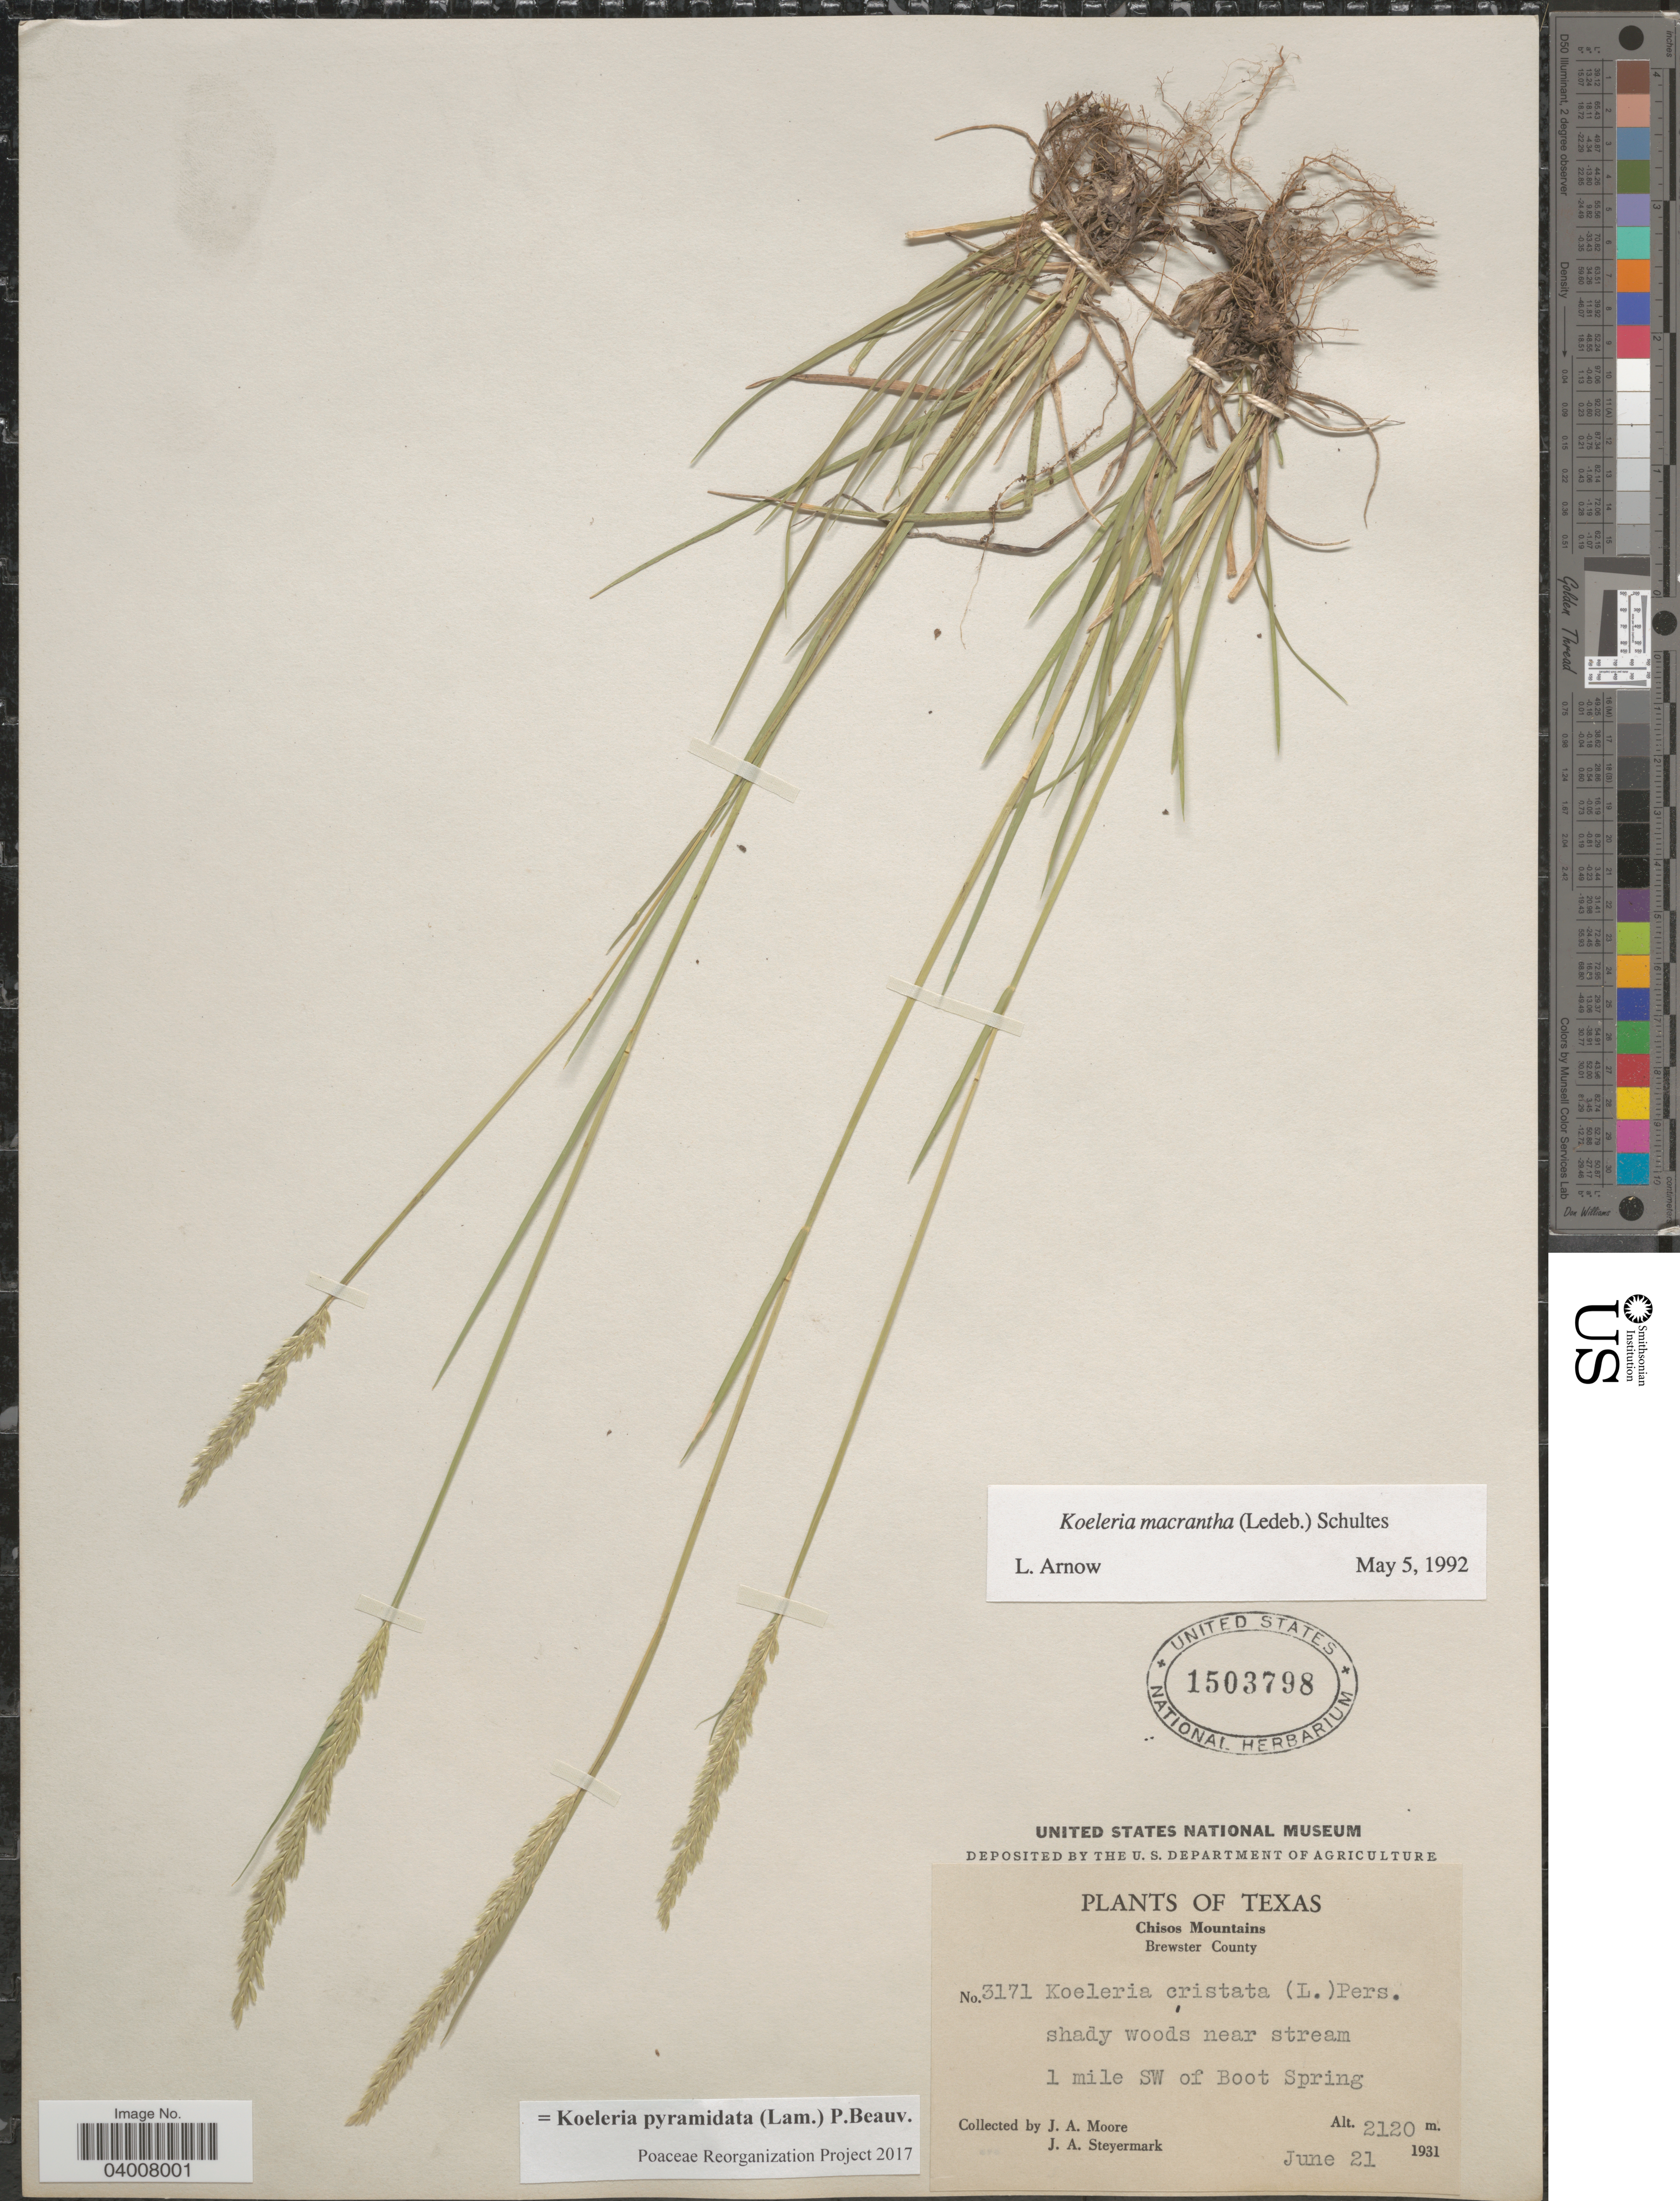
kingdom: Plantae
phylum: Tracheophyta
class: Liliopsida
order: Poales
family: Poaceae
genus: Koeleria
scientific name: Koeleria pyramidata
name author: (Lam.) P. Beauv.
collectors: J. A. Moore & J. Steyermark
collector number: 3171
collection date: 1931-06-21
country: United States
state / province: Texas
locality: Chisos Mountains. Brewster County. Near stream 1 mile SW of Boot Spring.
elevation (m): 2120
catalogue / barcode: US 1503798